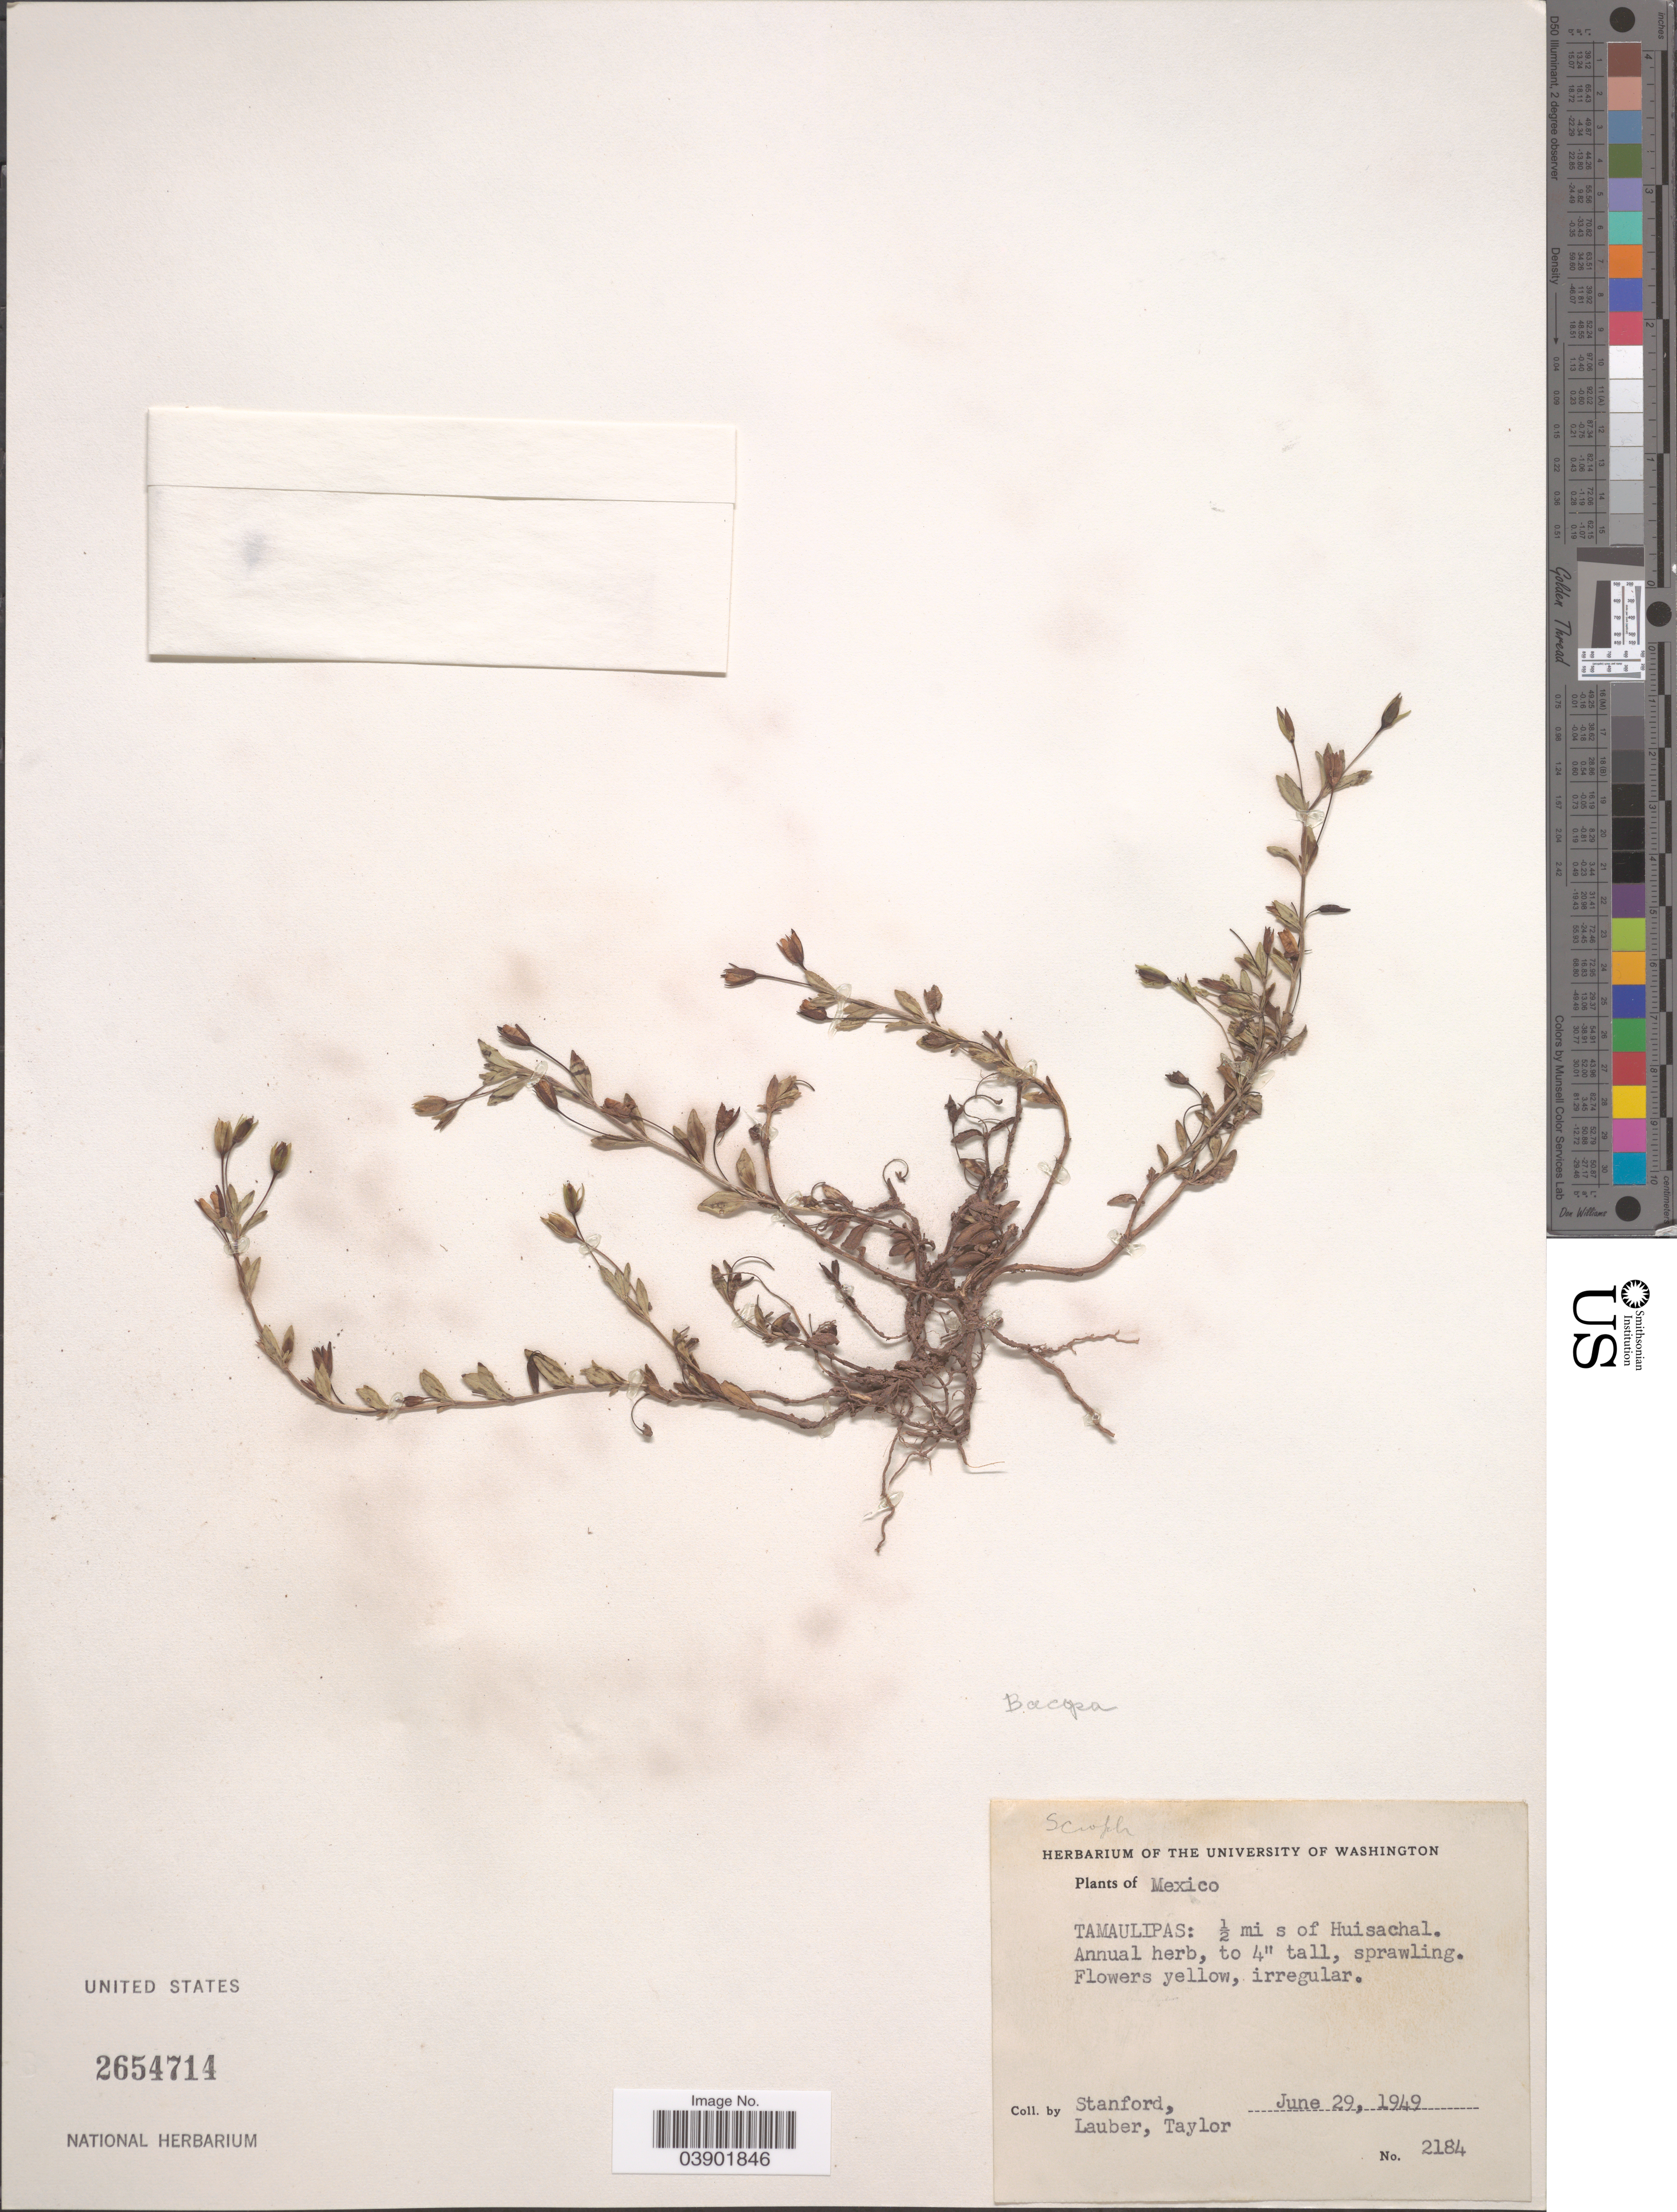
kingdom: Plantae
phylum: Tracheophyta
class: Magnoliopsida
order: Lamiales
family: Plantaginaceae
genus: Bacopa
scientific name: Bacopa sp.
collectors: -. Stanford, Lauber, -- & -- Taylor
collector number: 2184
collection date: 1949-06-29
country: Mexico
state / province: Tamaulipas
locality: ½ mi s of Huisachal.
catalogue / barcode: US 2654714